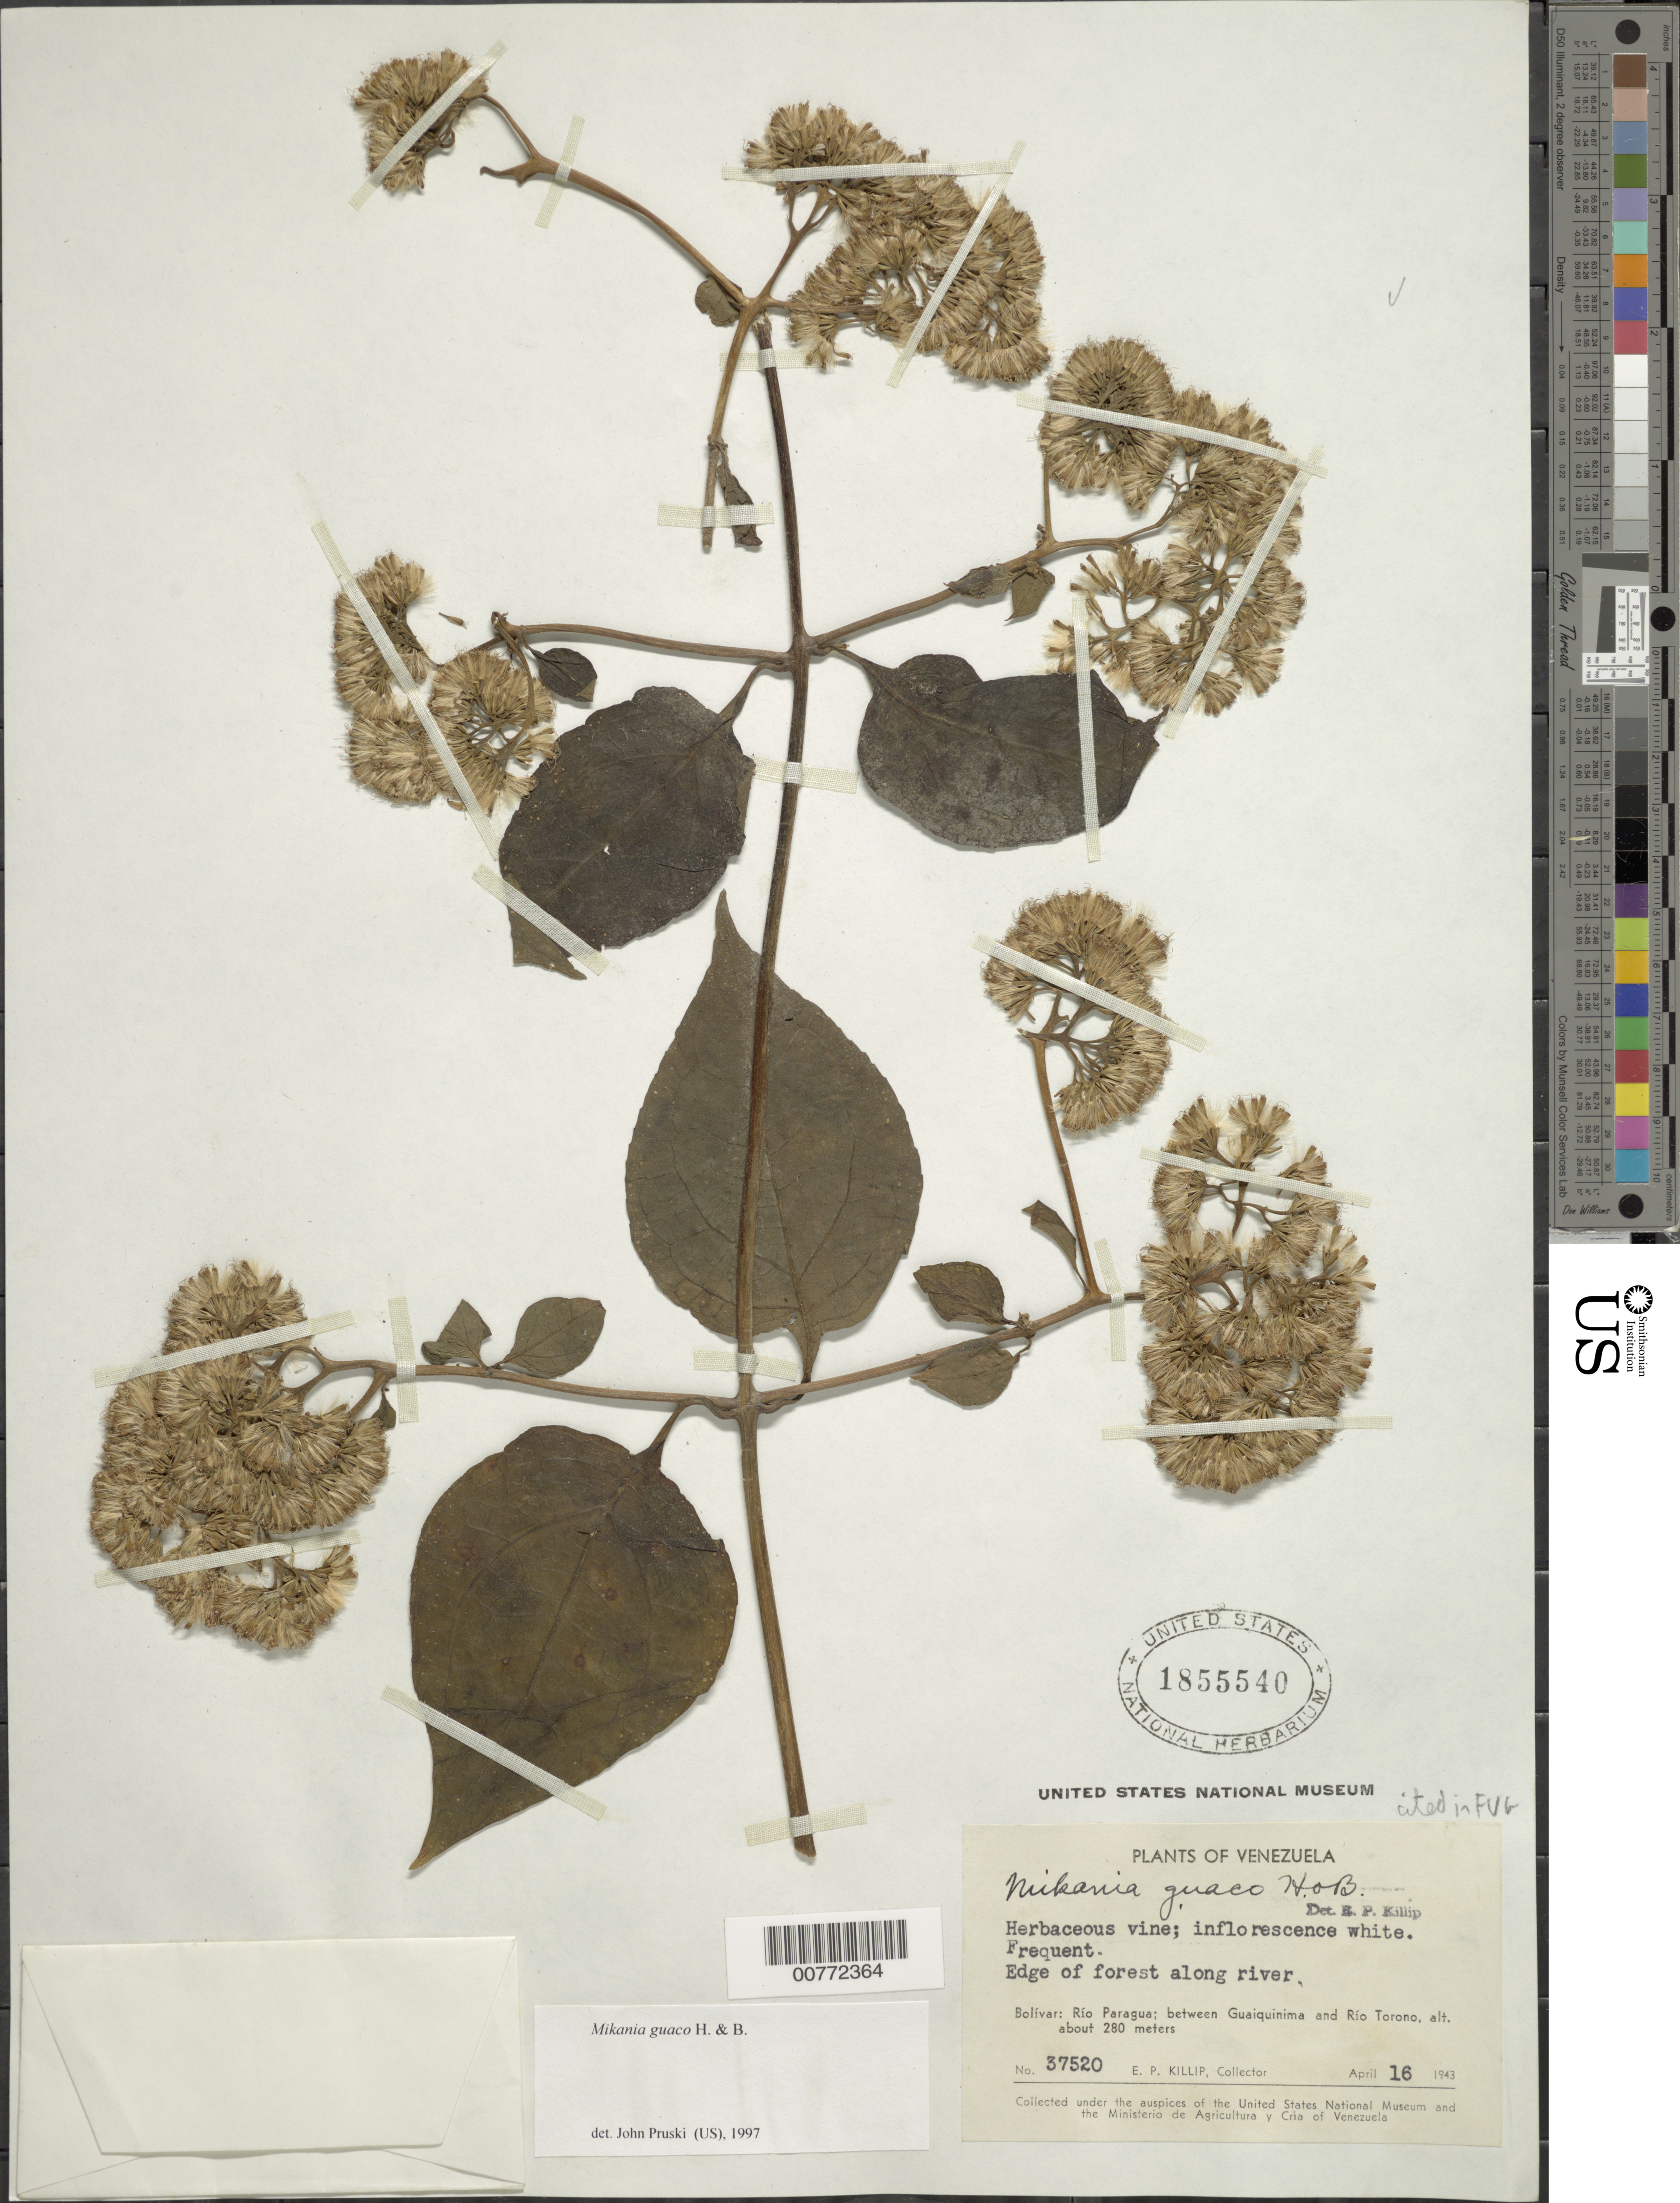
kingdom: Plantae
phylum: Tracheophyta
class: Magnoliopsida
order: Asterales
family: Asteraceae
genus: Mikania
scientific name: Mikania guaco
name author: Humb. & Bonpl.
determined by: Killip, Ellsworth P.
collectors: E. P. Killip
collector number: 37520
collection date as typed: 16-Apr-43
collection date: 1943-04-16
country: Venezuela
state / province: Bolívar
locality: Río Paragua, between Guaiquinima and Río Torono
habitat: Edge of forest, along river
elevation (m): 280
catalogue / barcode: US 1855540